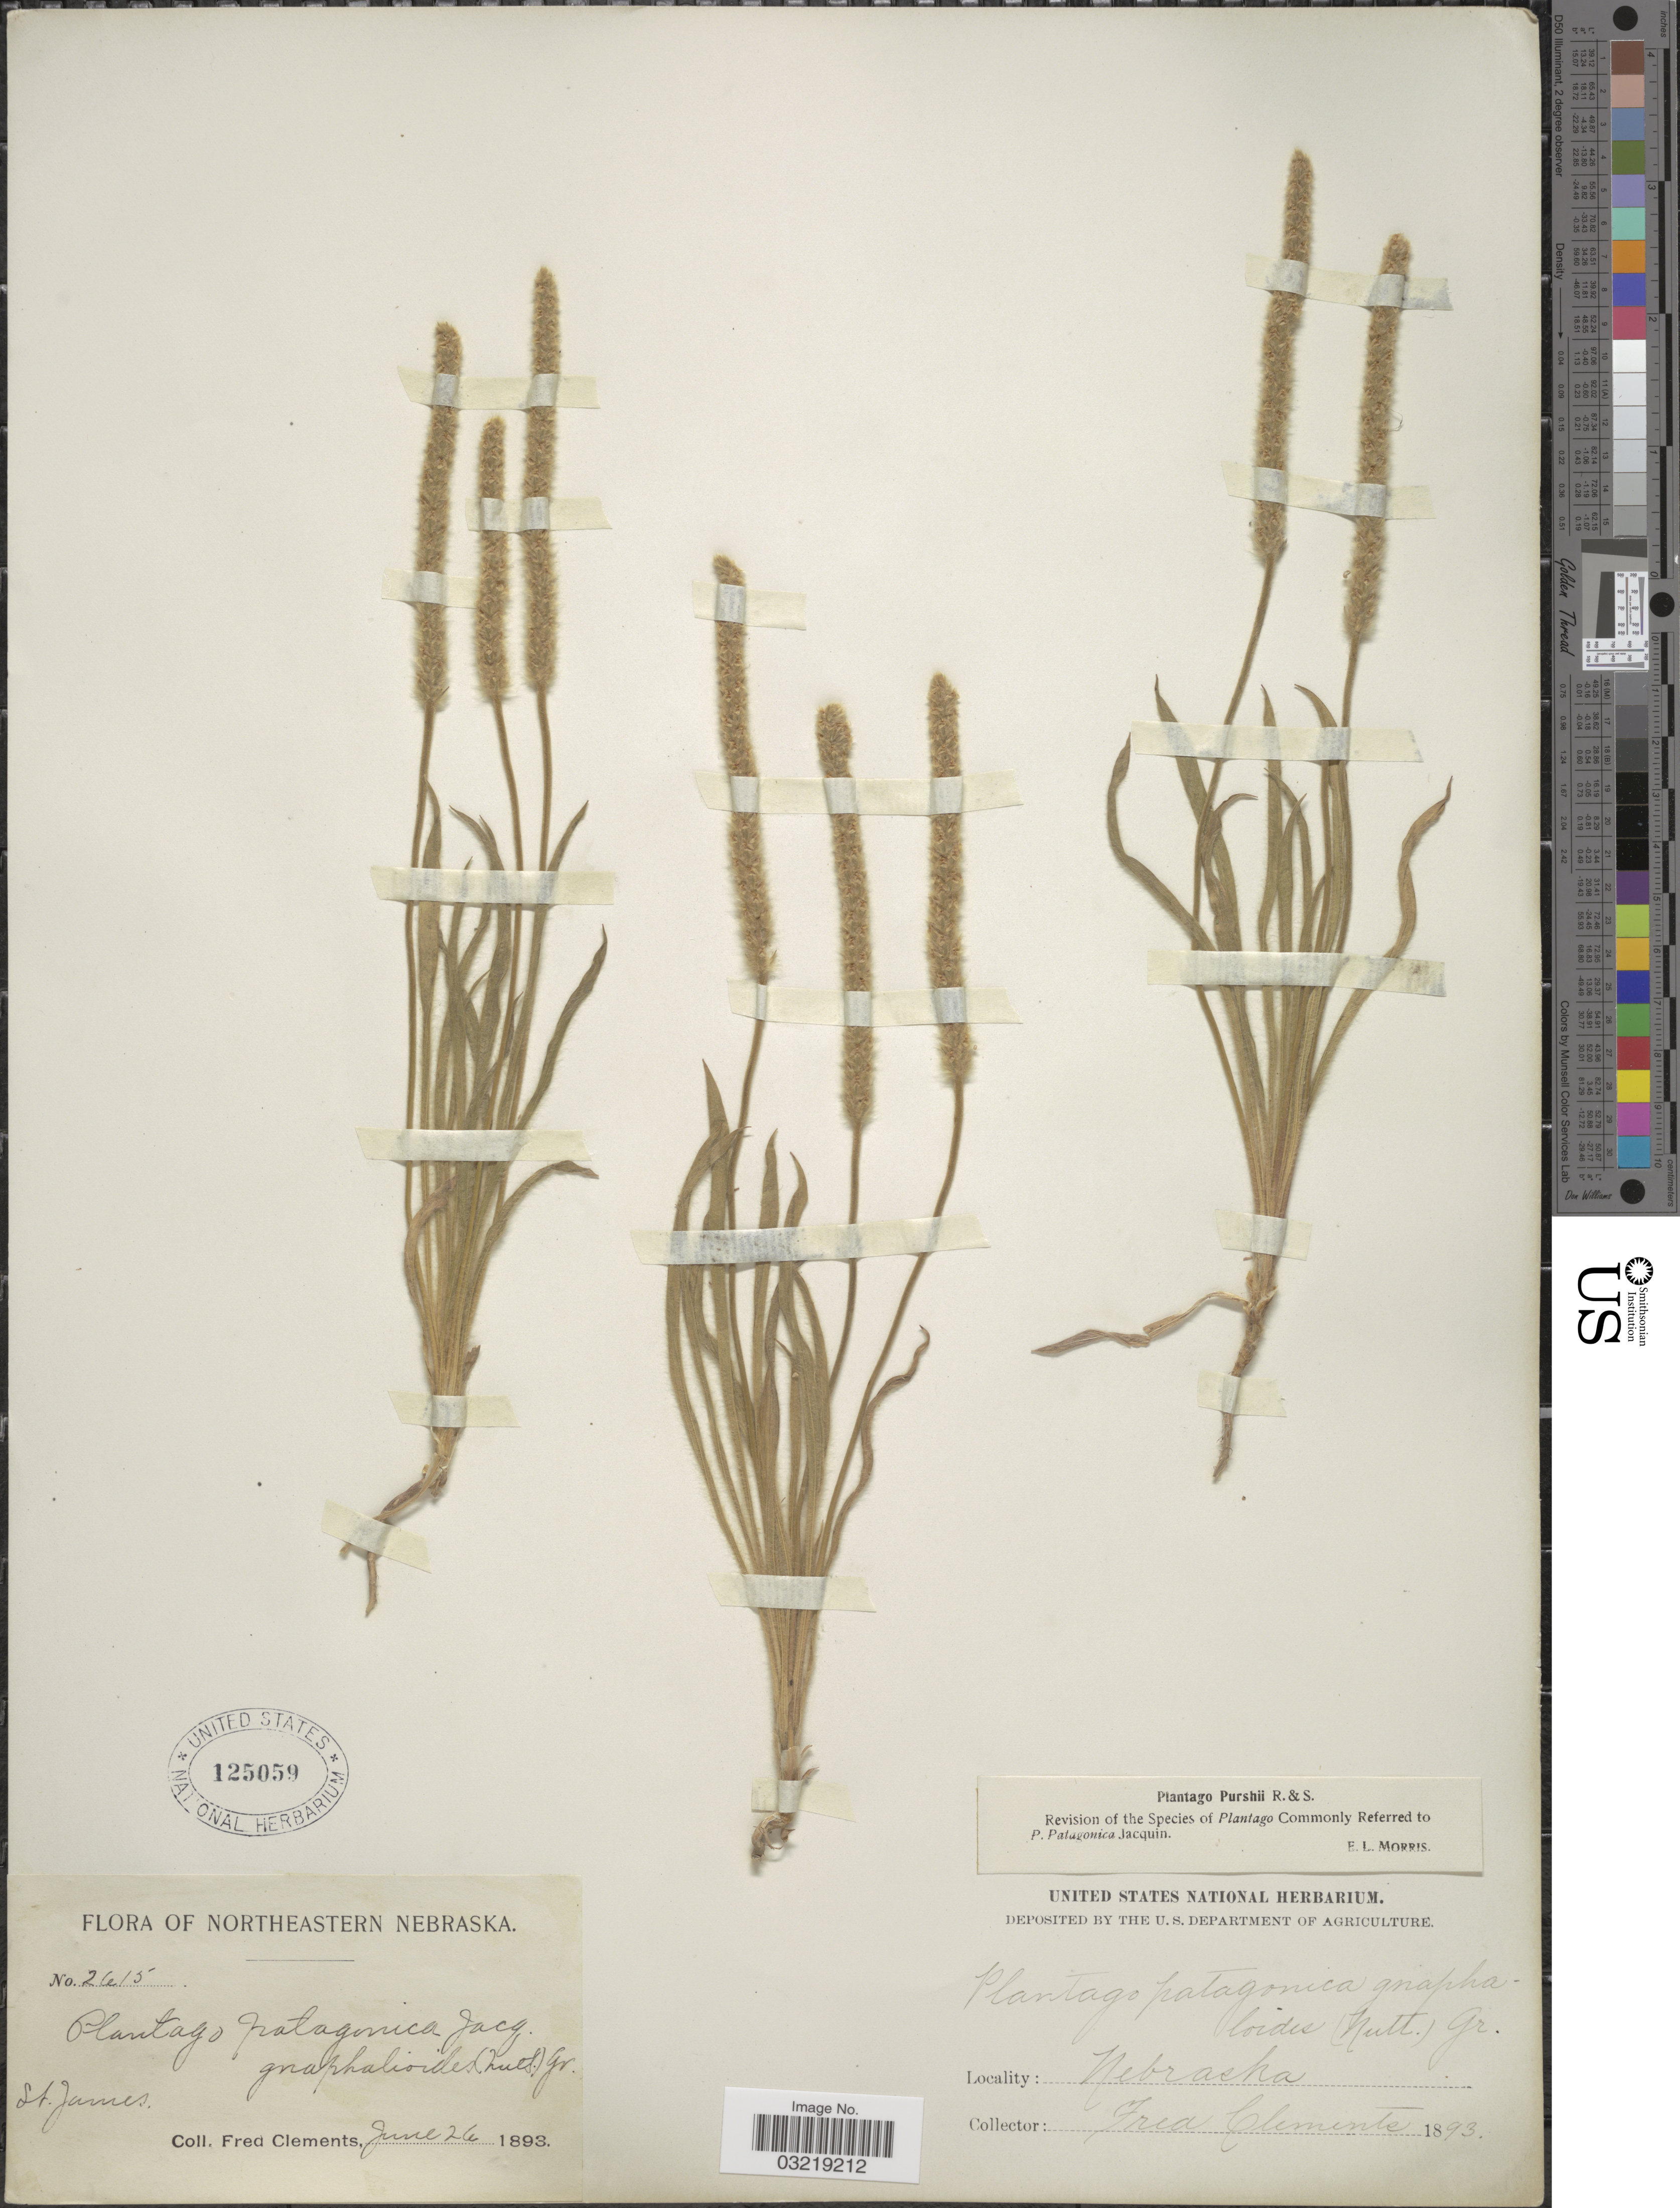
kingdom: Plantae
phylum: Tracheophyta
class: Magnoliopsida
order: Lamiales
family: Plantaginaceae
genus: Plantago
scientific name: Plantago patagonica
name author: Jacq.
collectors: F. E. Clements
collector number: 2615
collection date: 1893-06-26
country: United States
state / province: Nebraska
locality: Northeastern Nebraska. St. James.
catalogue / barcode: US 125059